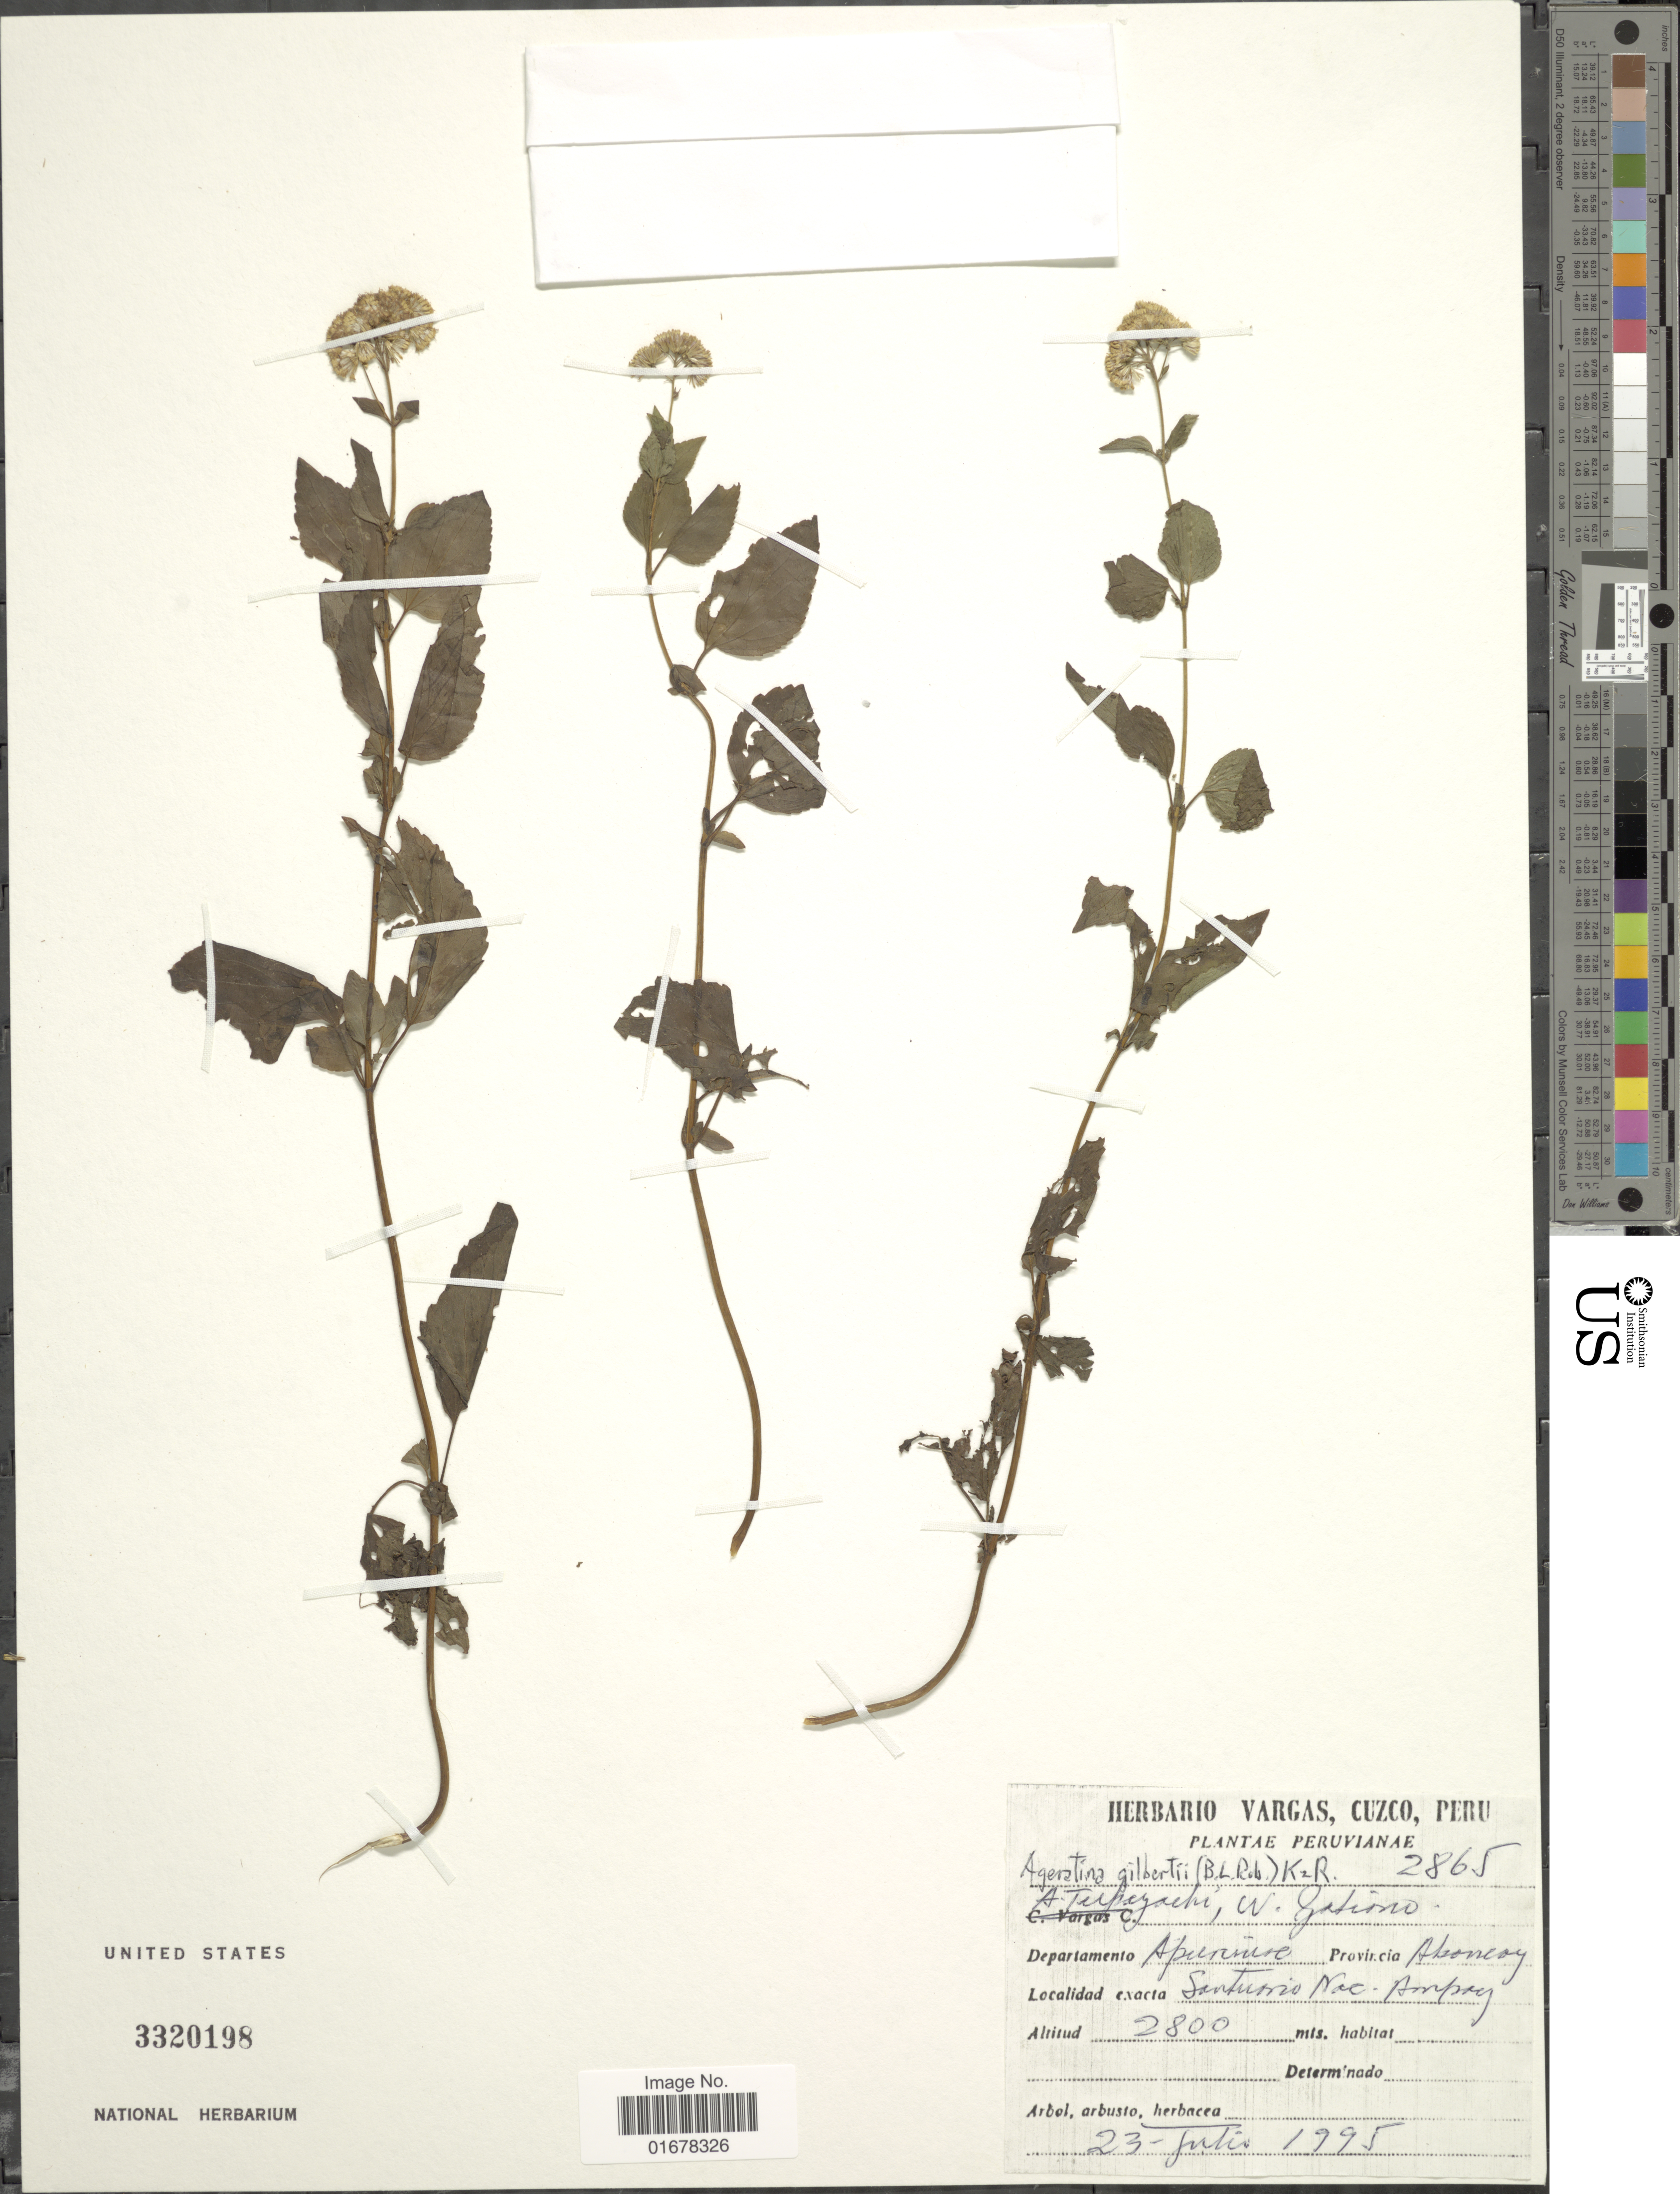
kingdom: Plantae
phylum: Tracheophyta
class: Magnoliopsida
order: Asterales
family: Asteraceae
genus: Ageratina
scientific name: Ageratina gilbertii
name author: (B.L. Rob.) R.M. King & H. Rob.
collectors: A. Tupayachi H. & Collector illegible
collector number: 2865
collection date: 1995-07-23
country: Peru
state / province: Apurímac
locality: Santuario Nac. Ampay, Provincia Abancay, Departamento Apurimac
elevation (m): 2800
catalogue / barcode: US 3320198